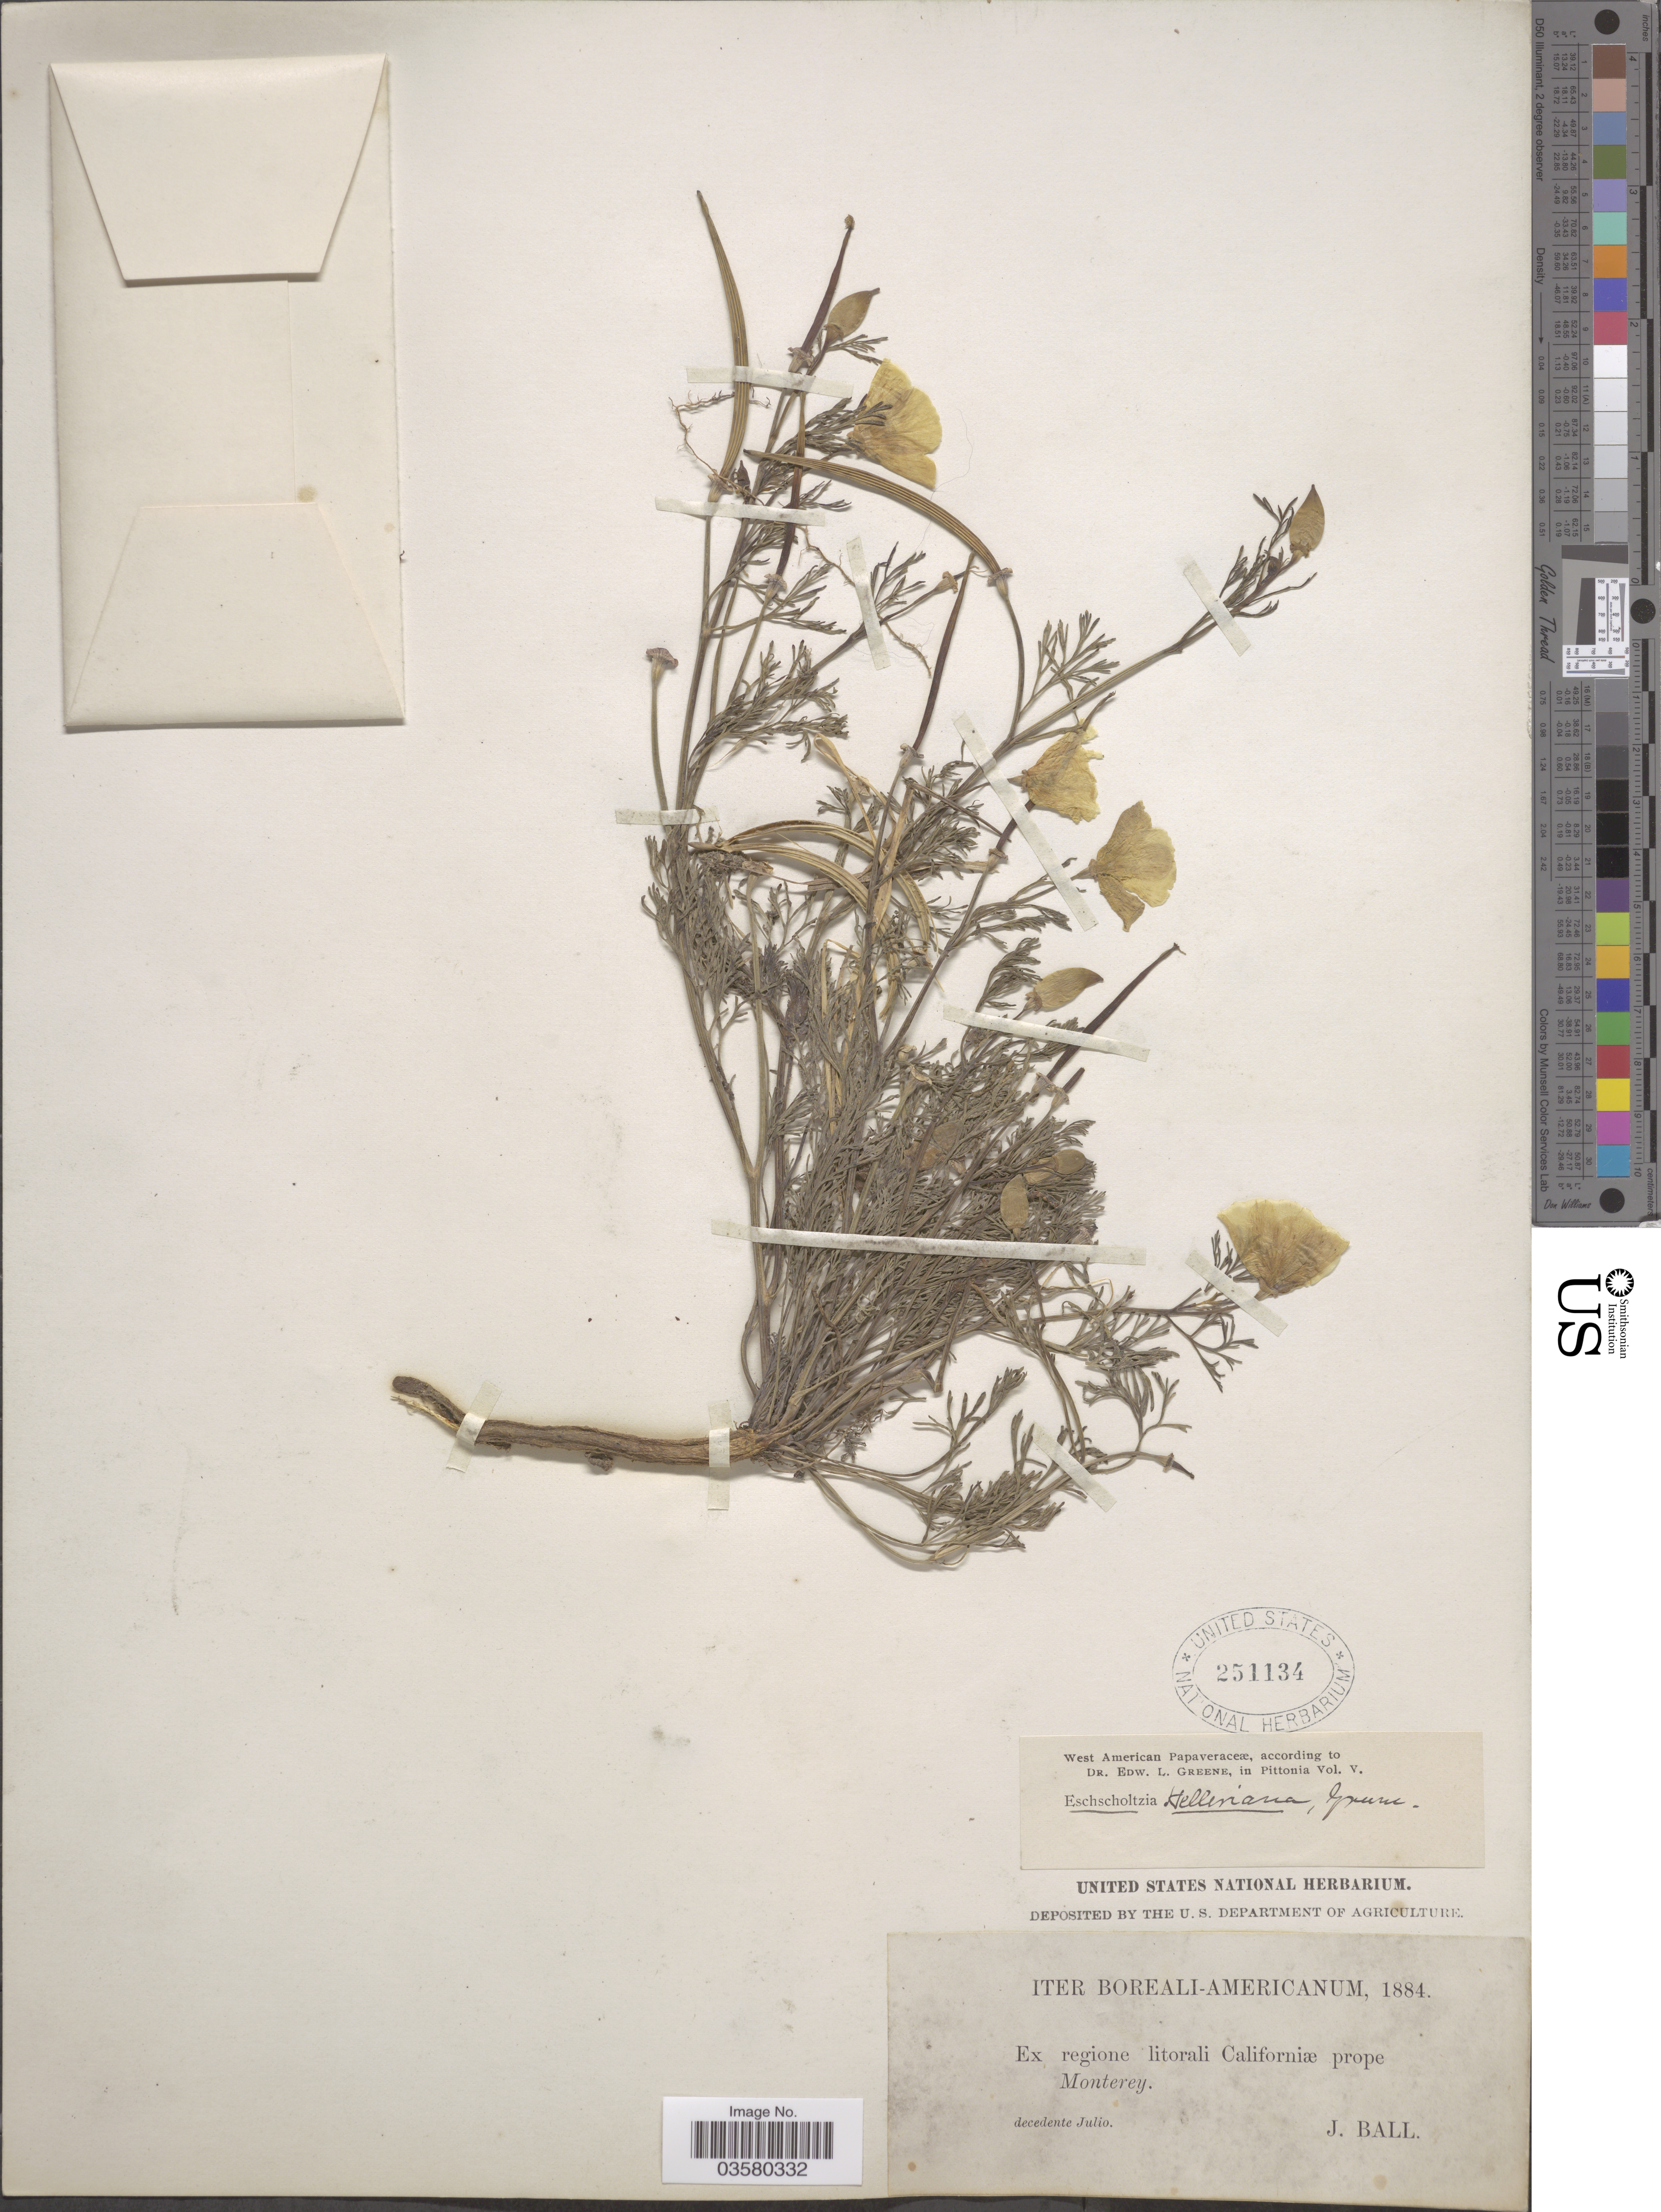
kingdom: Plantae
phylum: Tracheophyta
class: Magnoliopsida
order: Ranunculales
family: Papaveraceae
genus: Eschscholzia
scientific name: Eschscholzia californica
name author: Cham.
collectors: J. Ball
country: United States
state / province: California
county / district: Monterey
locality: Iter Boreali-Americanum. Ex regione litorali Californiæ prope Monterey.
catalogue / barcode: US 251134